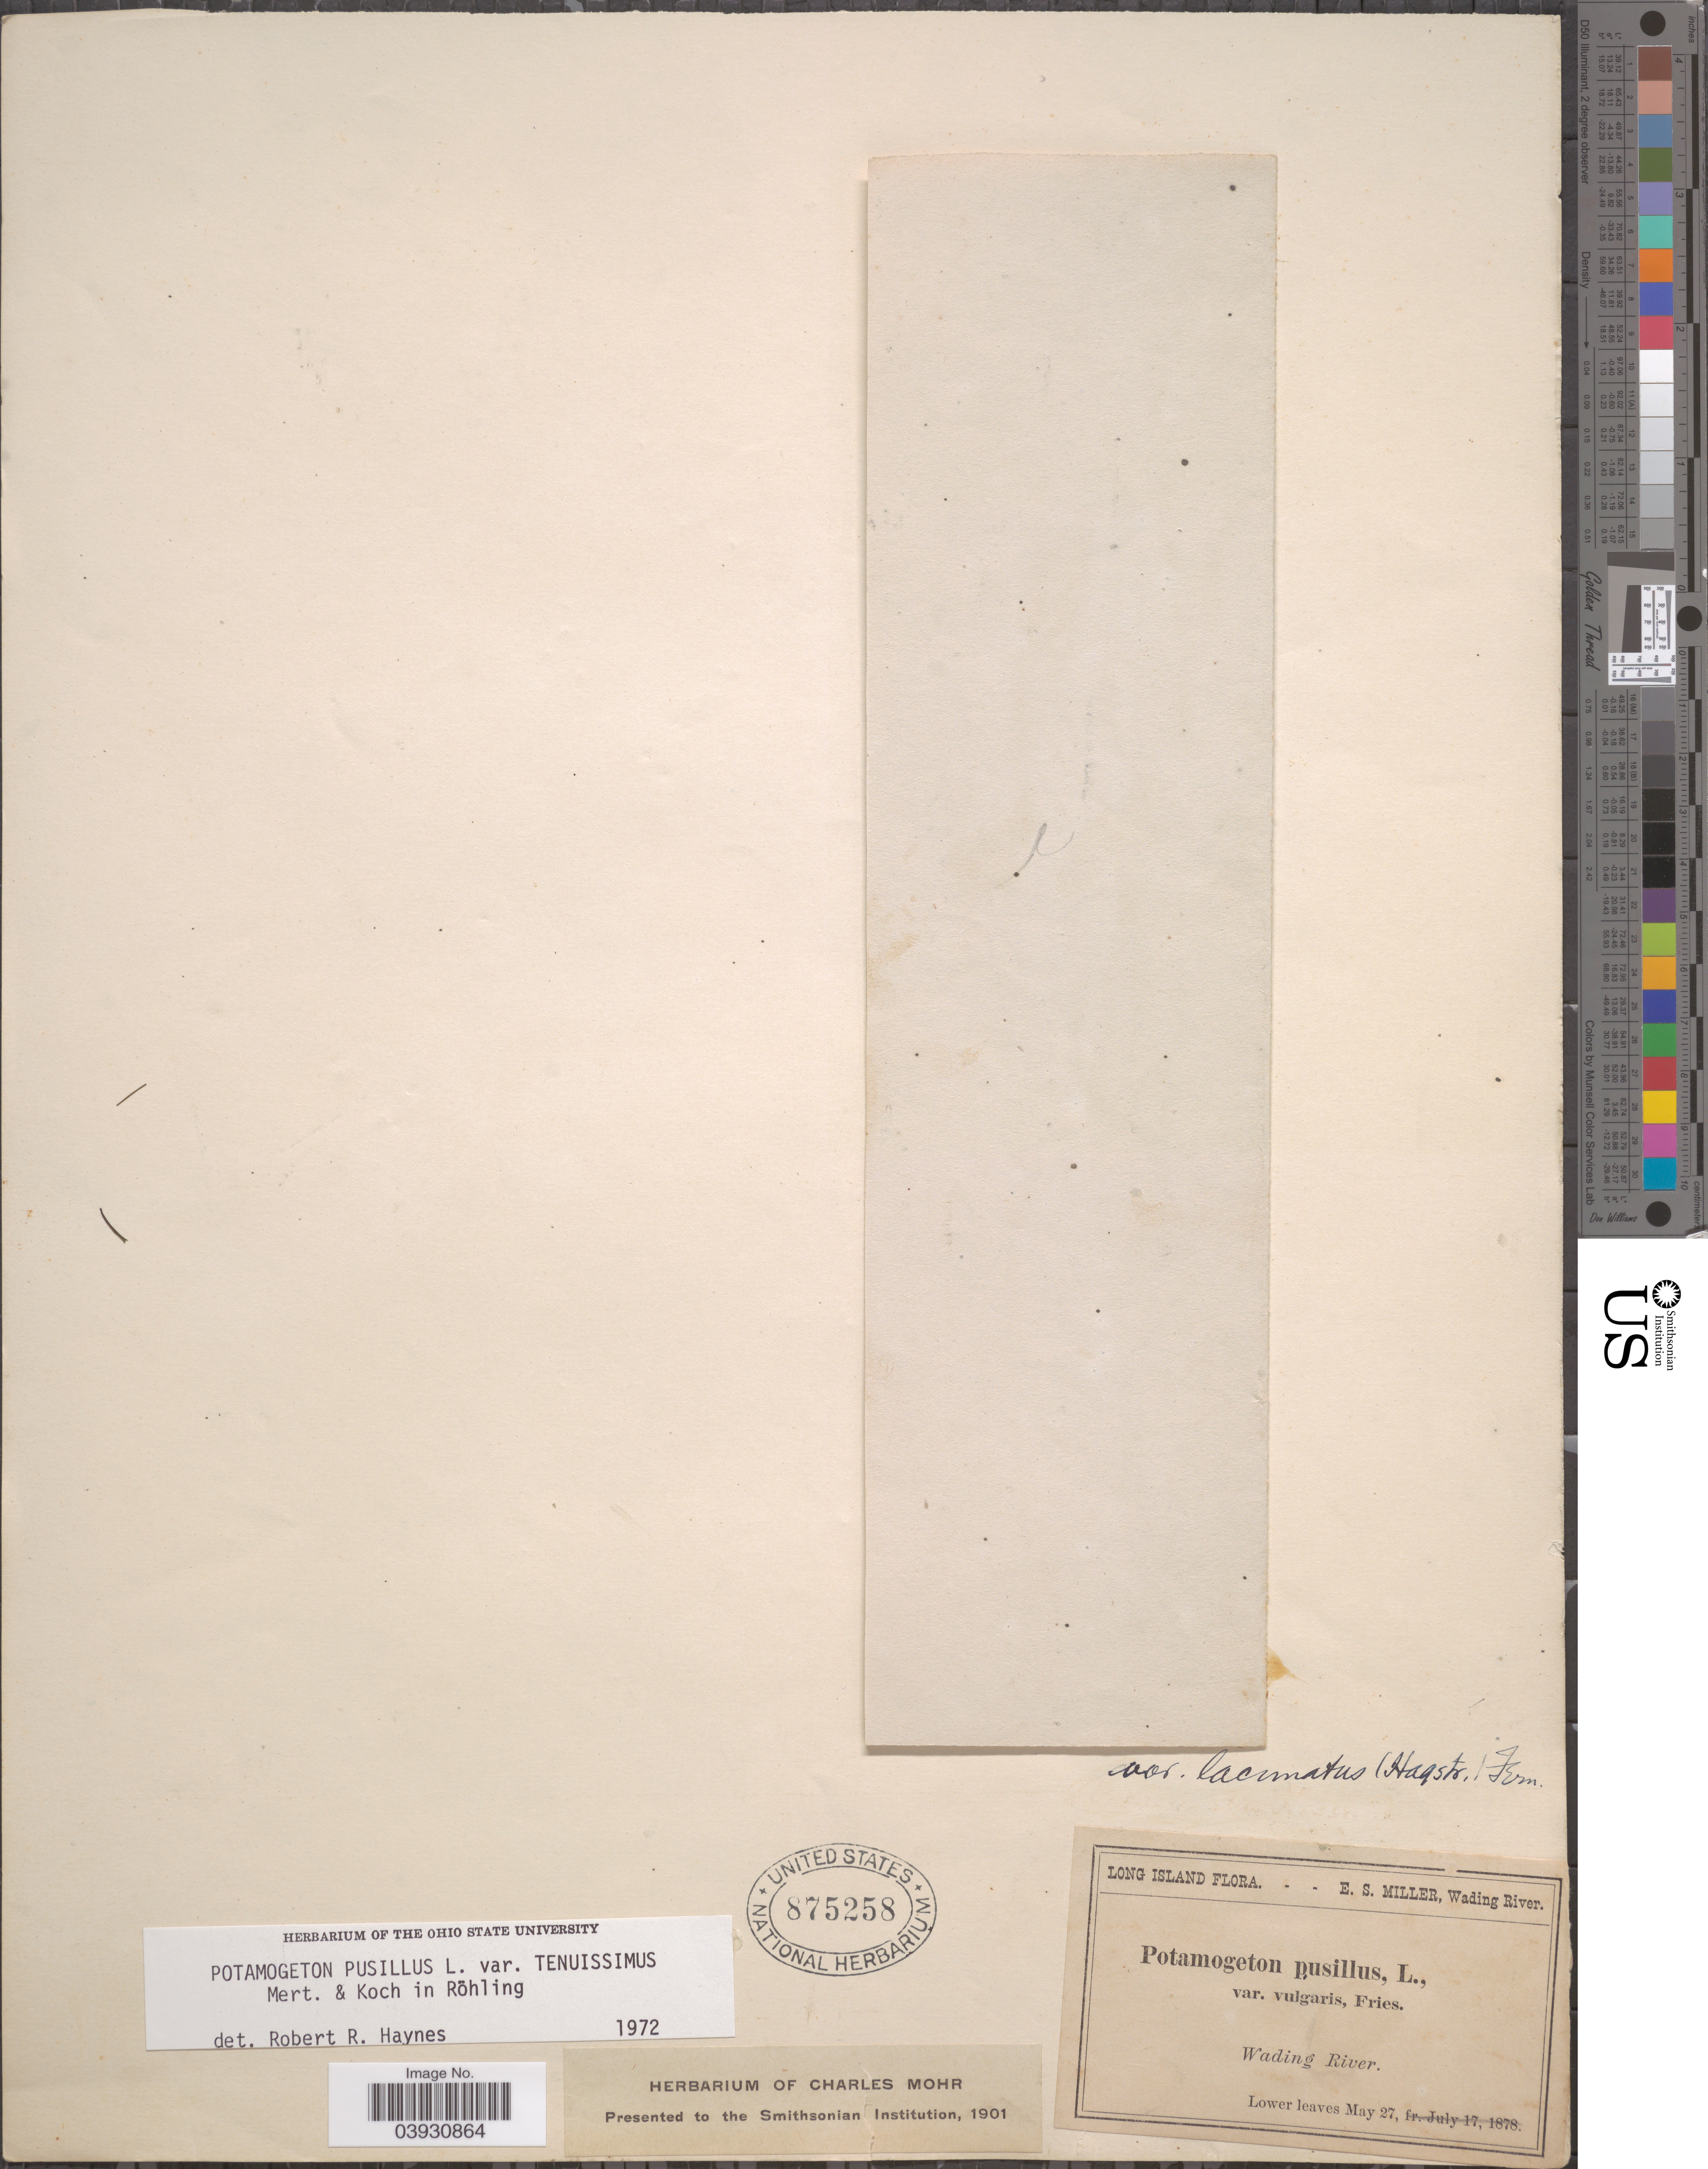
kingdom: Plantae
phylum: Tracheophyta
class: Liliopsida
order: Alismatales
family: Potamogetonaceae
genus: Potamogeton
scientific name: Potamogeton pusillus subsp. tenuissimus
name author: Mert. & W.D.J. Koch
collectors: E. S. Miller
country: United States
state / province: New York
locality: Long Island. Wading River.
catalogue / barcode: US 875258